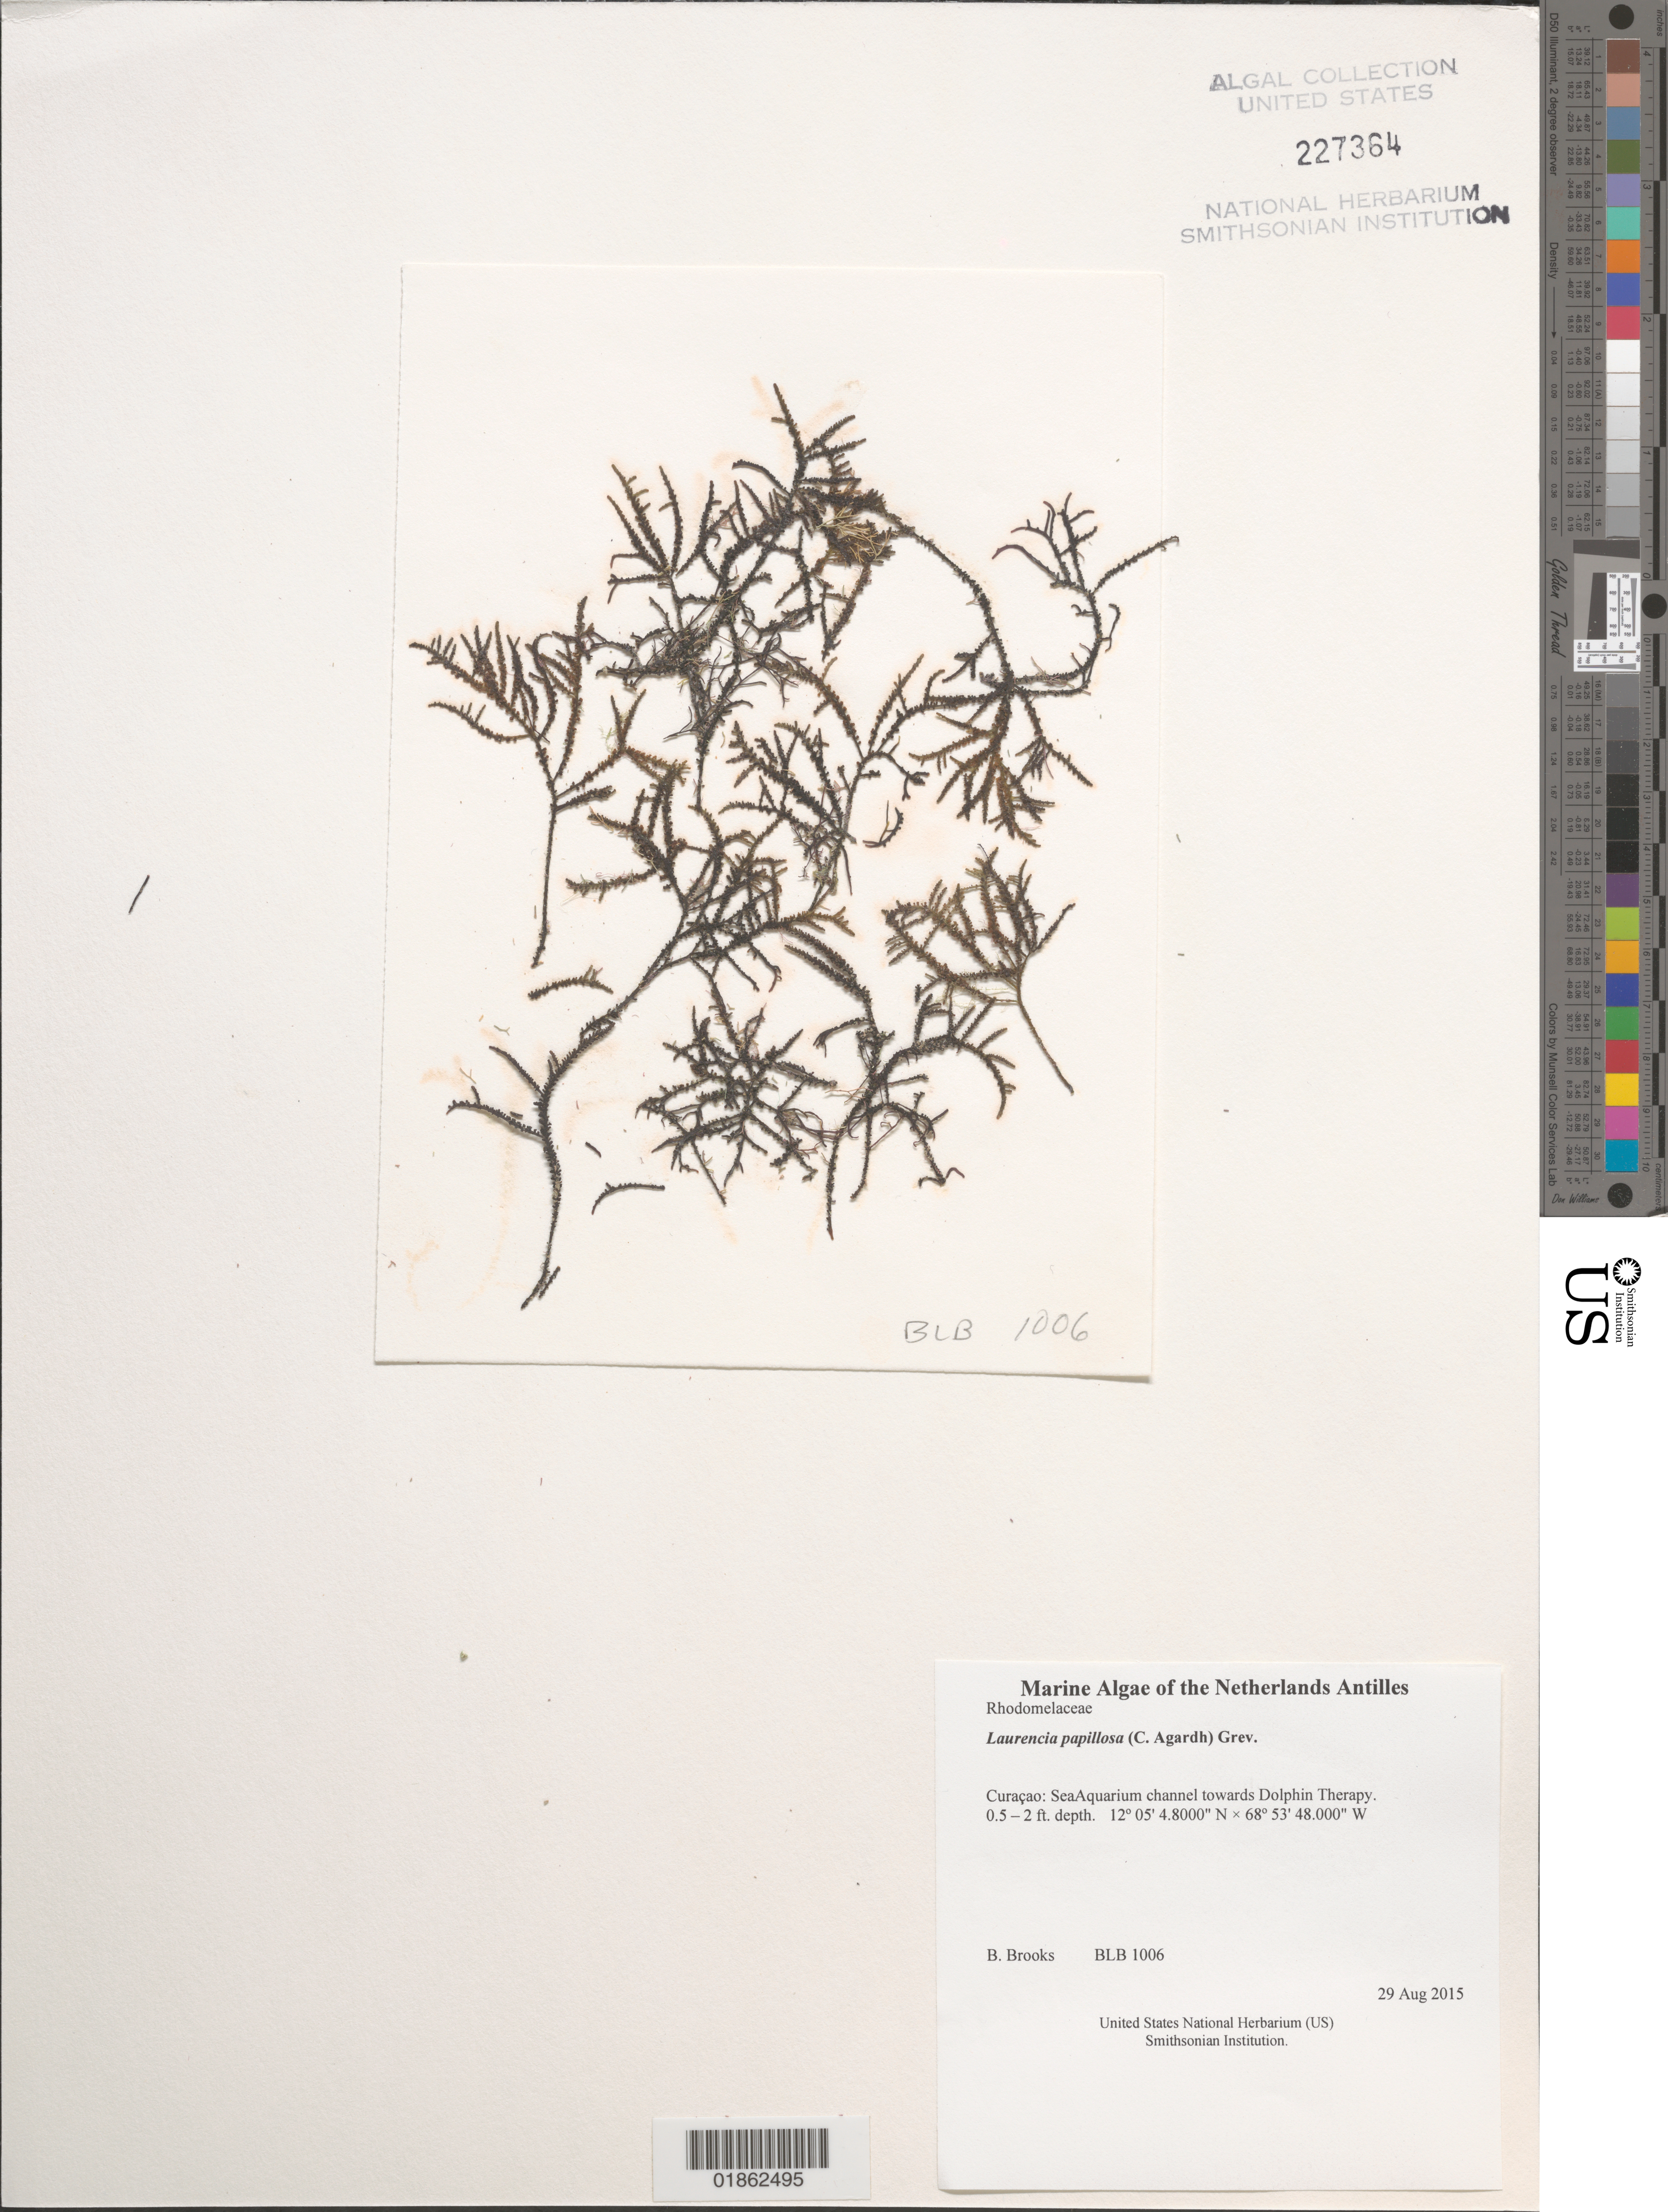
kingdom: Plantae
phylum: Rhodophyta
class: Florideophyceae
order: Ceramiales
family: Rhodomelaceae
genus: Palisada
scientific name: Palisada perforata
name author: (Bory) K.W. Nam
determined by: Algae name updating Project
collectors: B. Brooks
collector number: BLB 1006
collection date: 2015-08-29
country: Curaçao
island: Curaçao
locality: SeaAquarium channel towards Dolphin Therapy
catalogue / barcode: US 227364